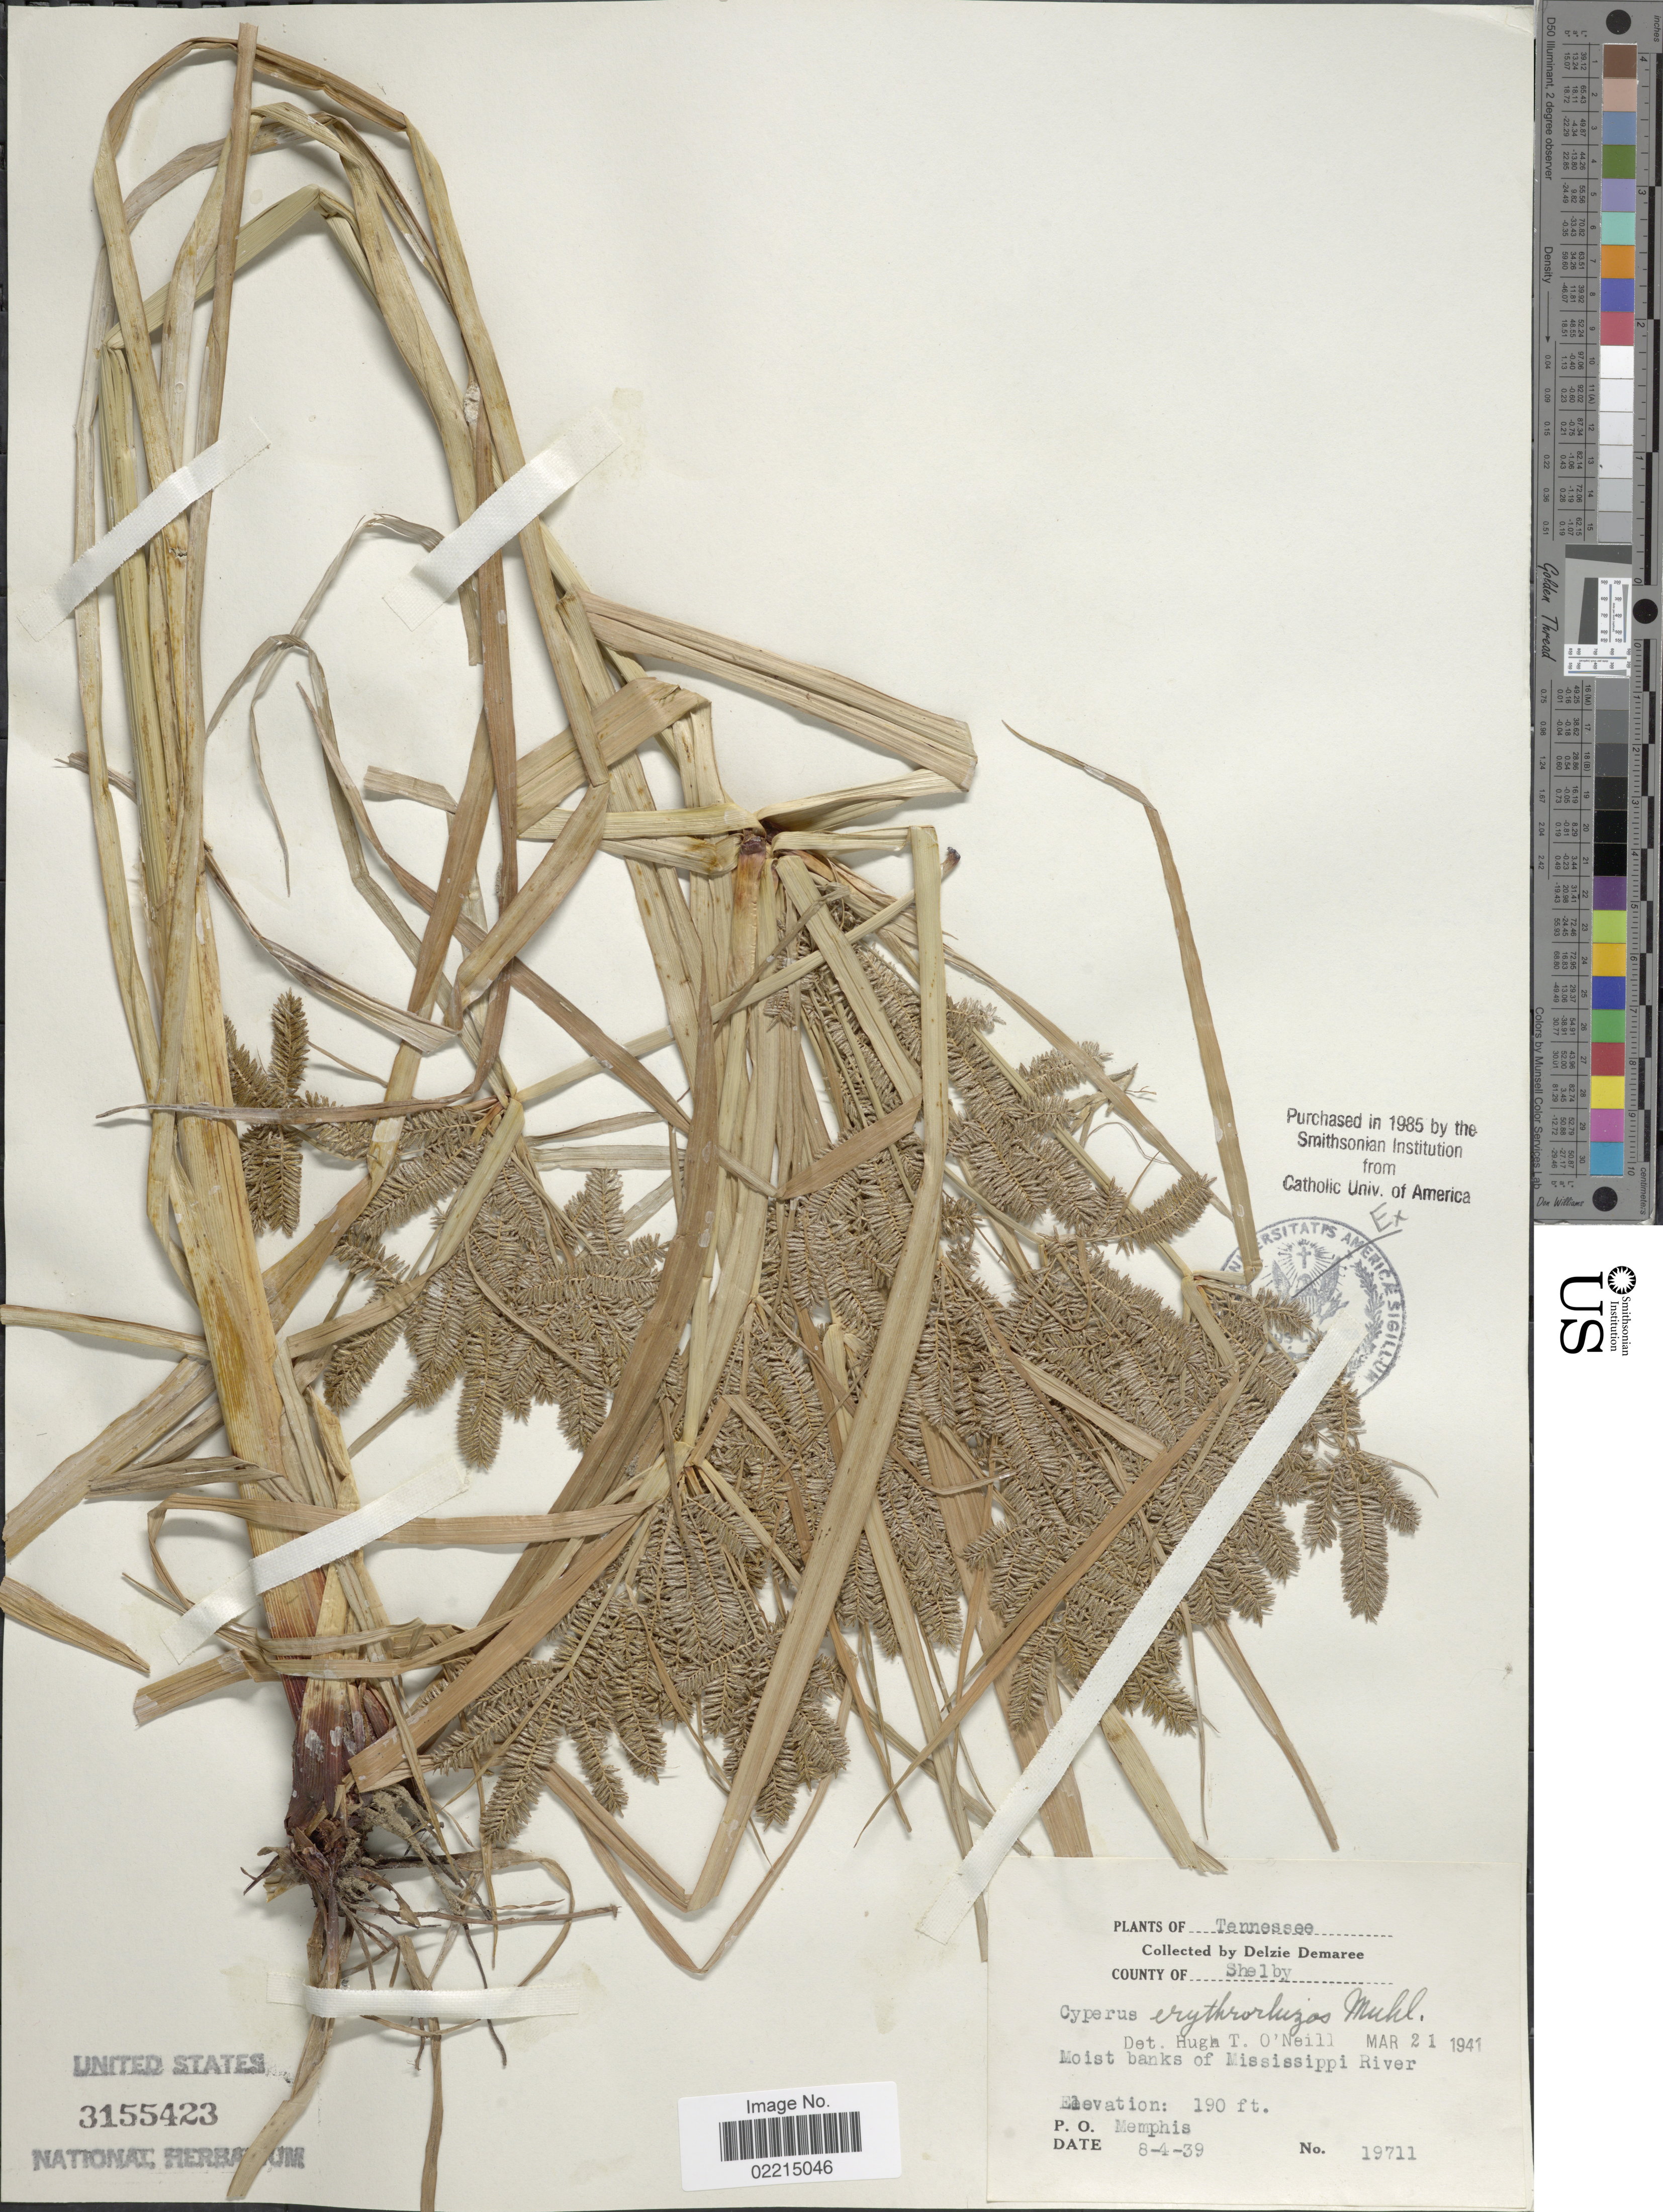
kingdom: Plantae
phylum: Tracheophyta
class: Liliopsida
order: Poales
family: Cyperaceae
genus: Cyperus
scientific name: Cyperus erythrorhizos Muhl.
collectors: D. Demaree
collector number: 19711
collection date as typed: Transcribed d/m/y: 4/8/39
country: United States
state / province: Tennessee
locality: County of Shelby. banks of Mississippi River. P. O. Memphis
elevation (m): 58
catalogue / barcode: US 3155423